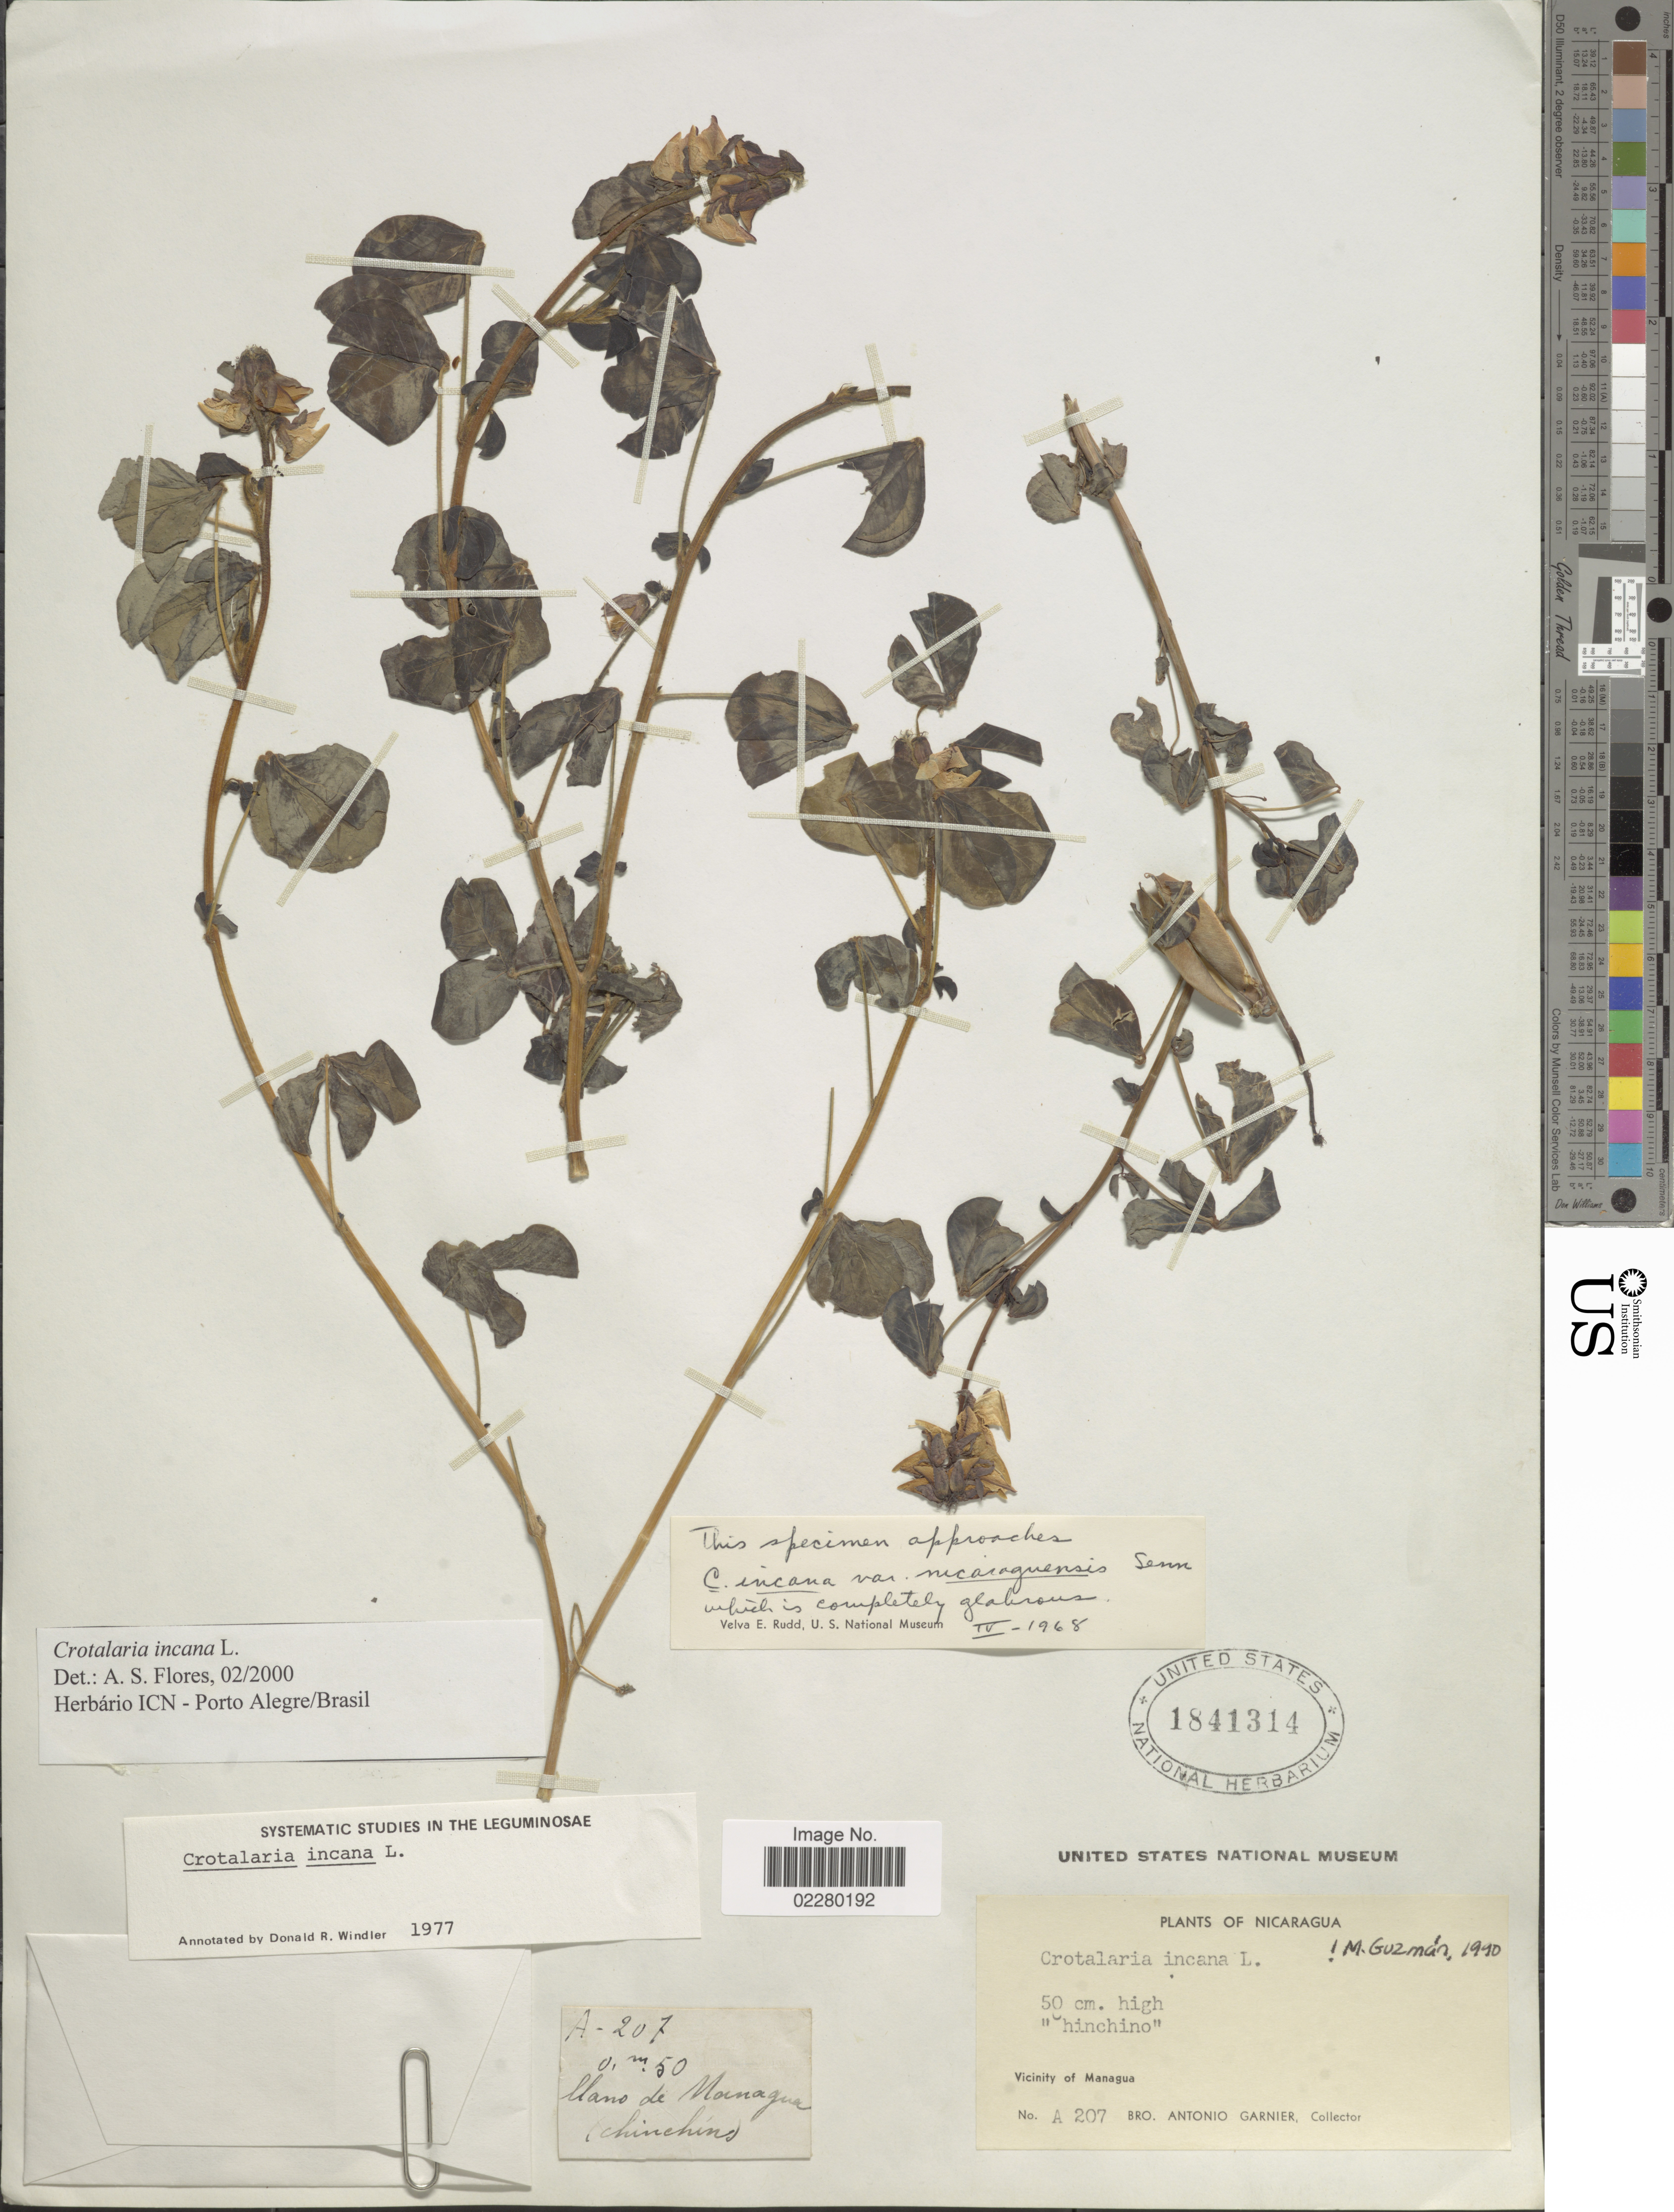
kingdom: Plantae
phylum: Tracheophyta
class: Magnoliopsida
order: Fabales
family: Fabaceae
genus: Crotalaria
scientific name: Crotalaria incana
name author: L.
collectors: Bro. A. Garnier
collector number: A207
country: Nicaragua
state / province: Managua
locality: Vicinity of Managua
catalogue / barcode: US 1841314